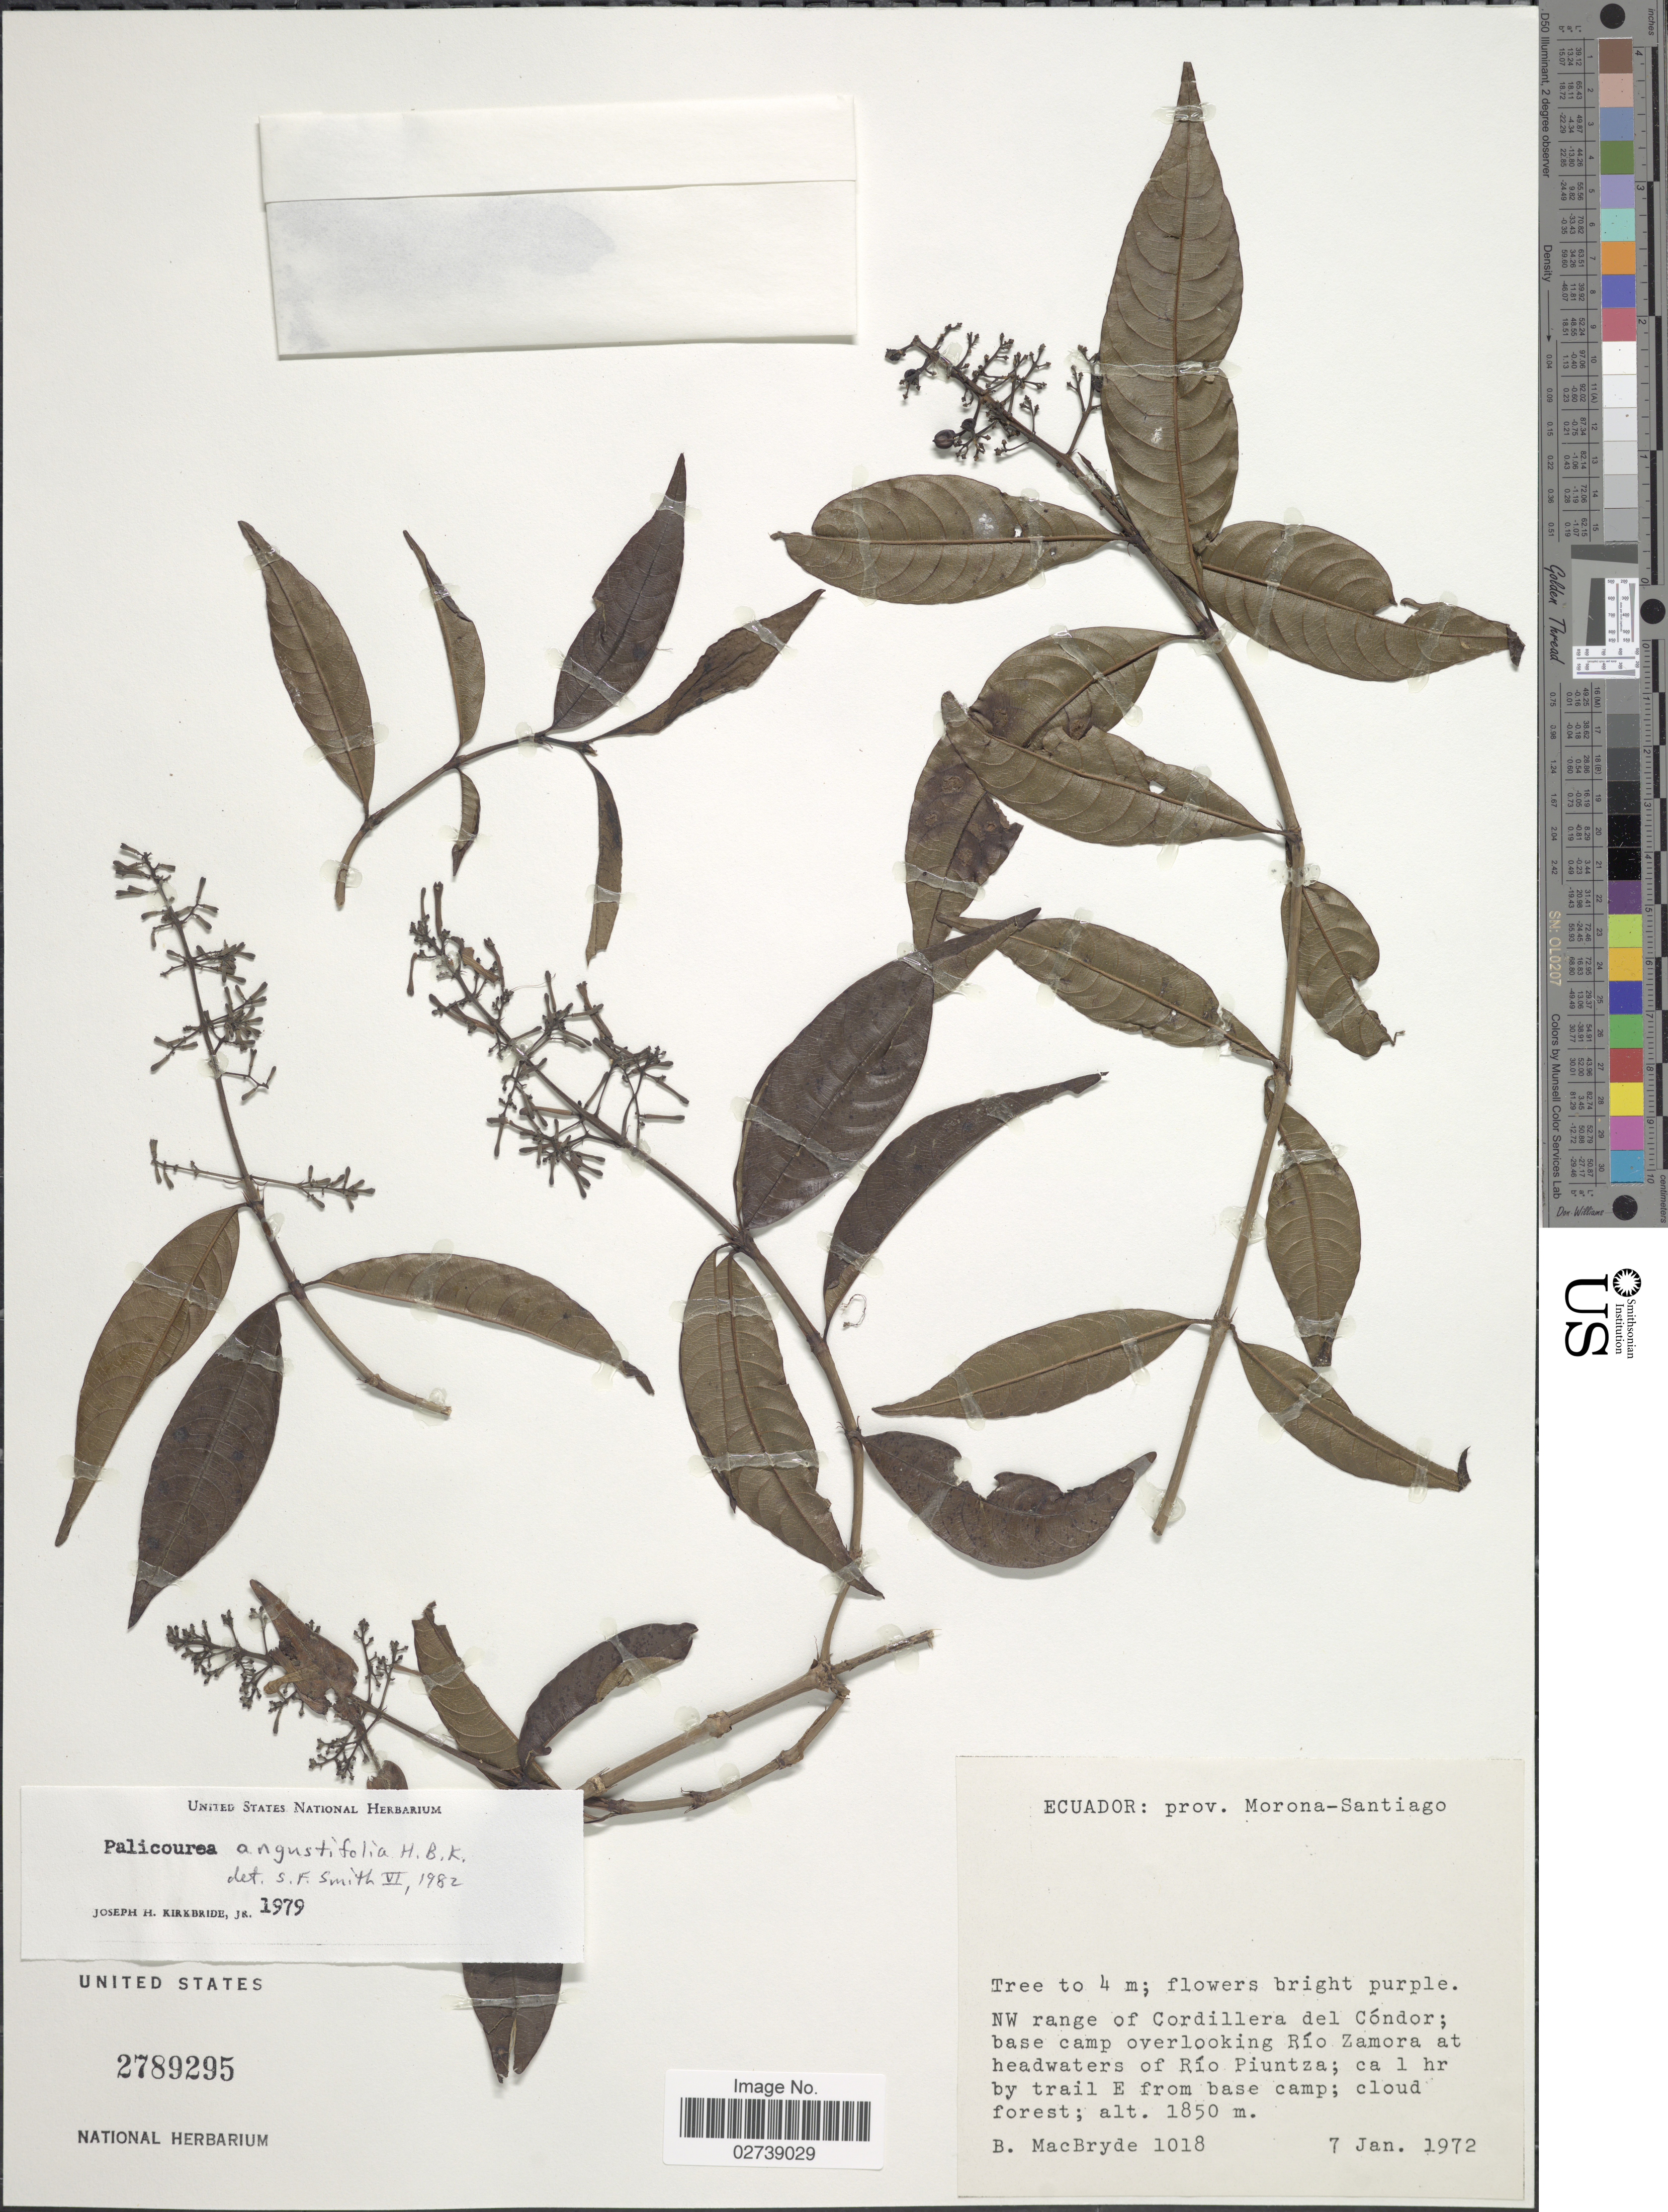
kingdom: Plantae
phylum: Tracheophyta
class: Magnoliopsida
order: Gentianales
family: Rubiaceae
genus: Palicourea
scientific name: Palicourea angustifolia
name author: Kunth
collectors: B. MacBryde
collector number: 1018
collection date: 1972-01-07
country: Ecuador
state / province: Morona-Santiago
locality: Ecuador: prov. Morona-Santiago, NW range of Cordillera del Condor; base camp overlooking Rio Zamora at headwaters of Rio Piuntza; ca 1 hr by trail E from base camp.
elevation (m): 1850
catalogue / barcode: US 2789295